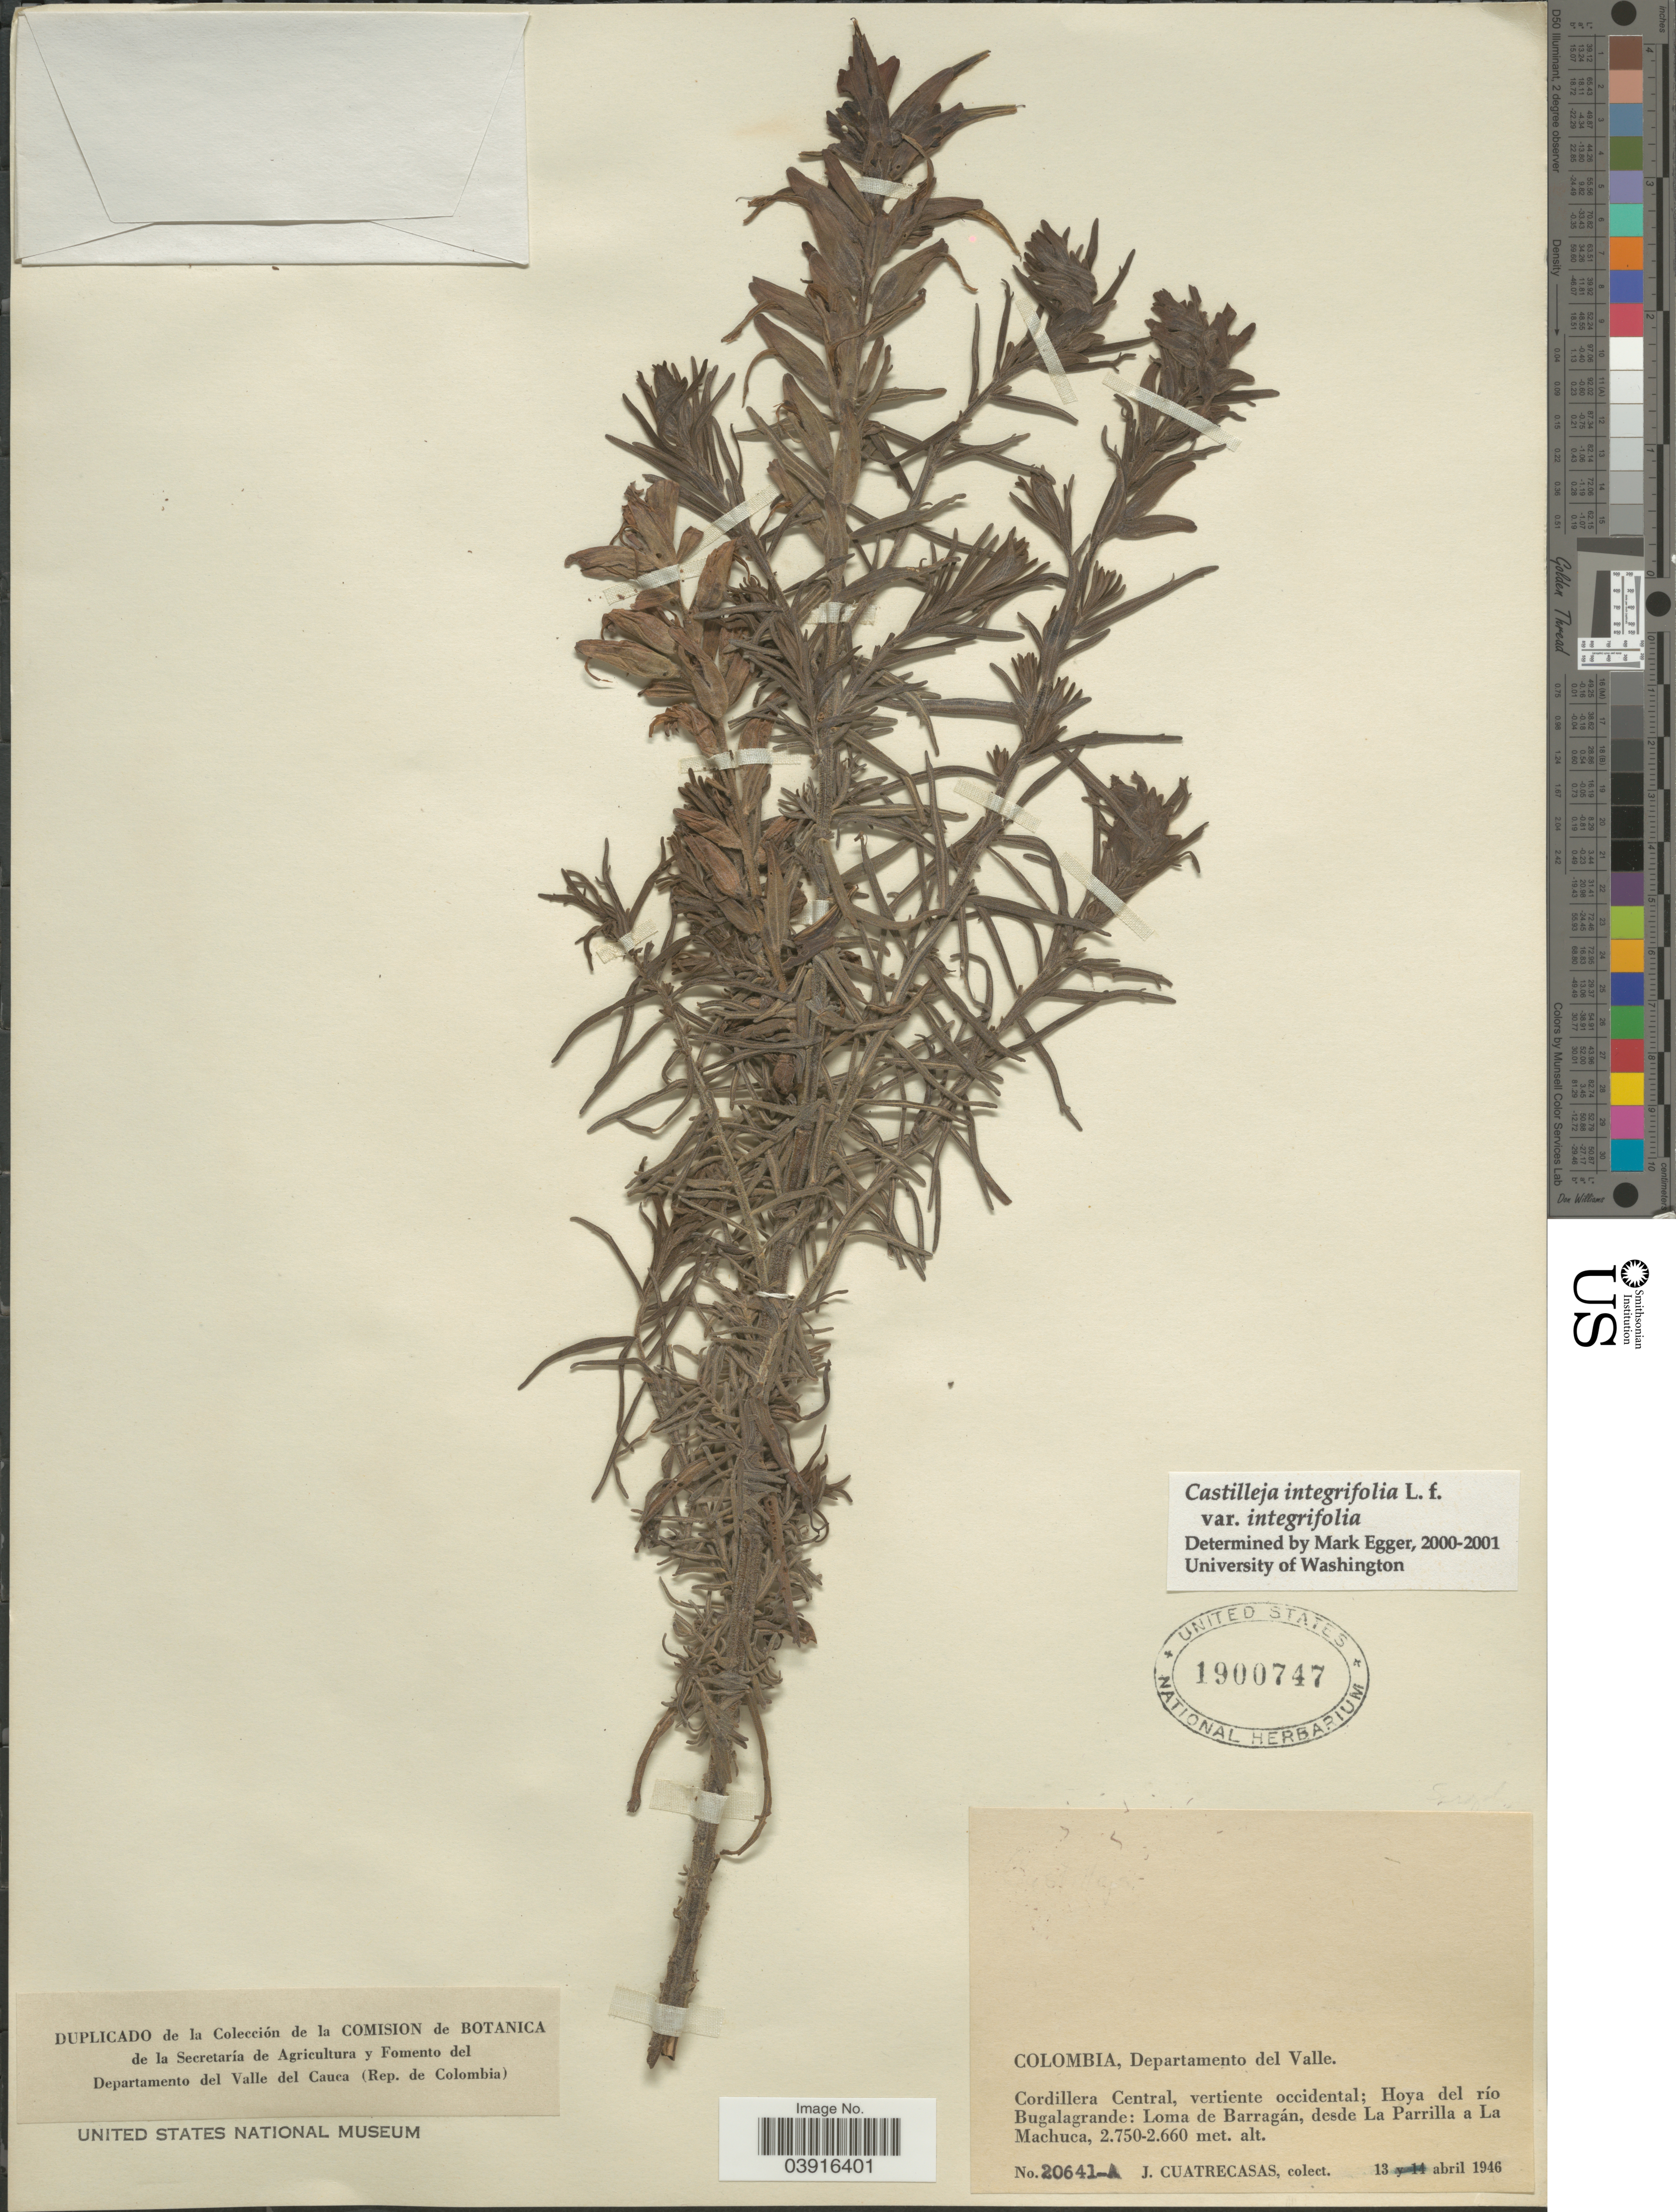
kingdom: Plantae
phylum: Tracheophyta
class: Magnoliopsida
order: Lamiales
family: Orobanchaceae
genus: Castilleja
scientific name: Castilleja integrifolia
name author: L. f.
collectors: J. Cuatrecasas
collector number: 20641-A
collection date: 1946-04-13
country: Colombia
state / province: Valle del Cauca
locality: Departamento del Valle. Cordillera Central, vertiente occidental; Hoya del río Bugalagrande: Loma de Barragán, desde La Parrilla a La Machuca.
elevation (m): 2660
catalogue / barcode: US 1900747